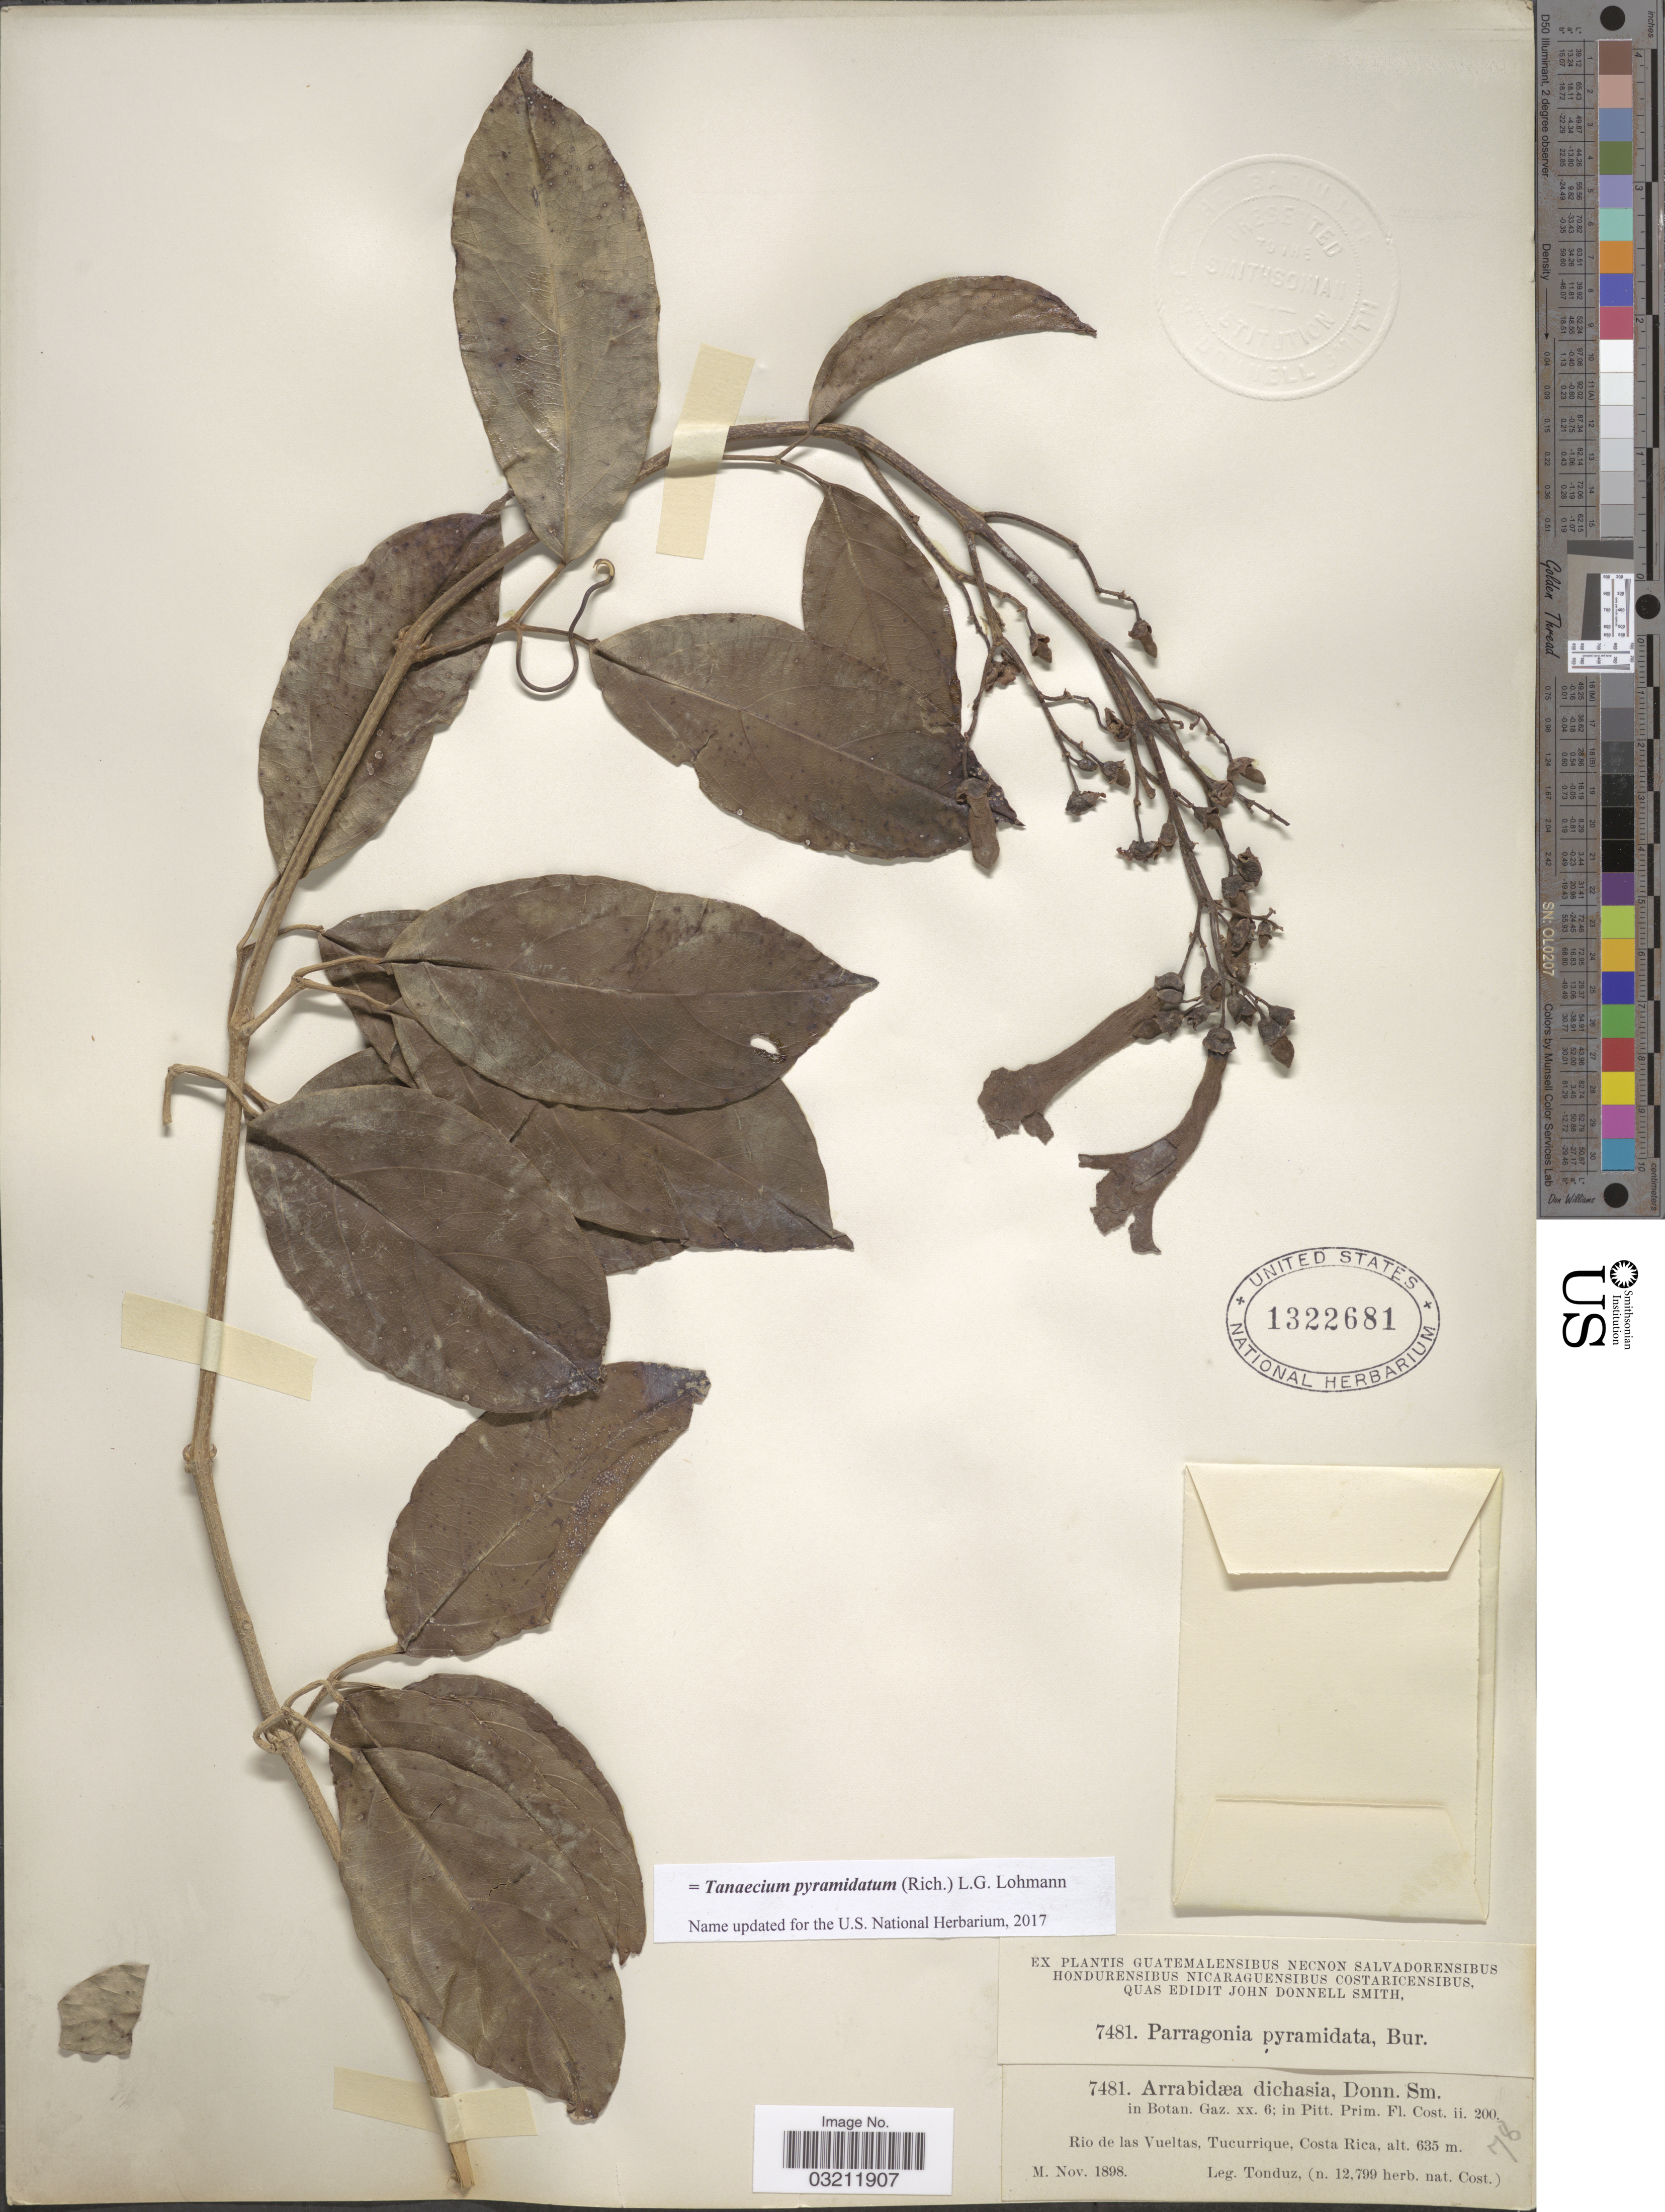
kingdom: Plantae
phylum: Tracheophyta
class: Magnoliopsida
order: Lamiales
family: Bignoniaceae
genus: Tanaecium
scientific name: Tanaecium pyramidatum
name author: (Rich.) L.G. Lohmann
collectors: Tonduz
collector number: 7481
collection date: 1898-11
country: Costa Rica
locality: Rio de las Vueltas, Tucurrique.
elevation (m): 635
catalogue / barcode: US 1322681